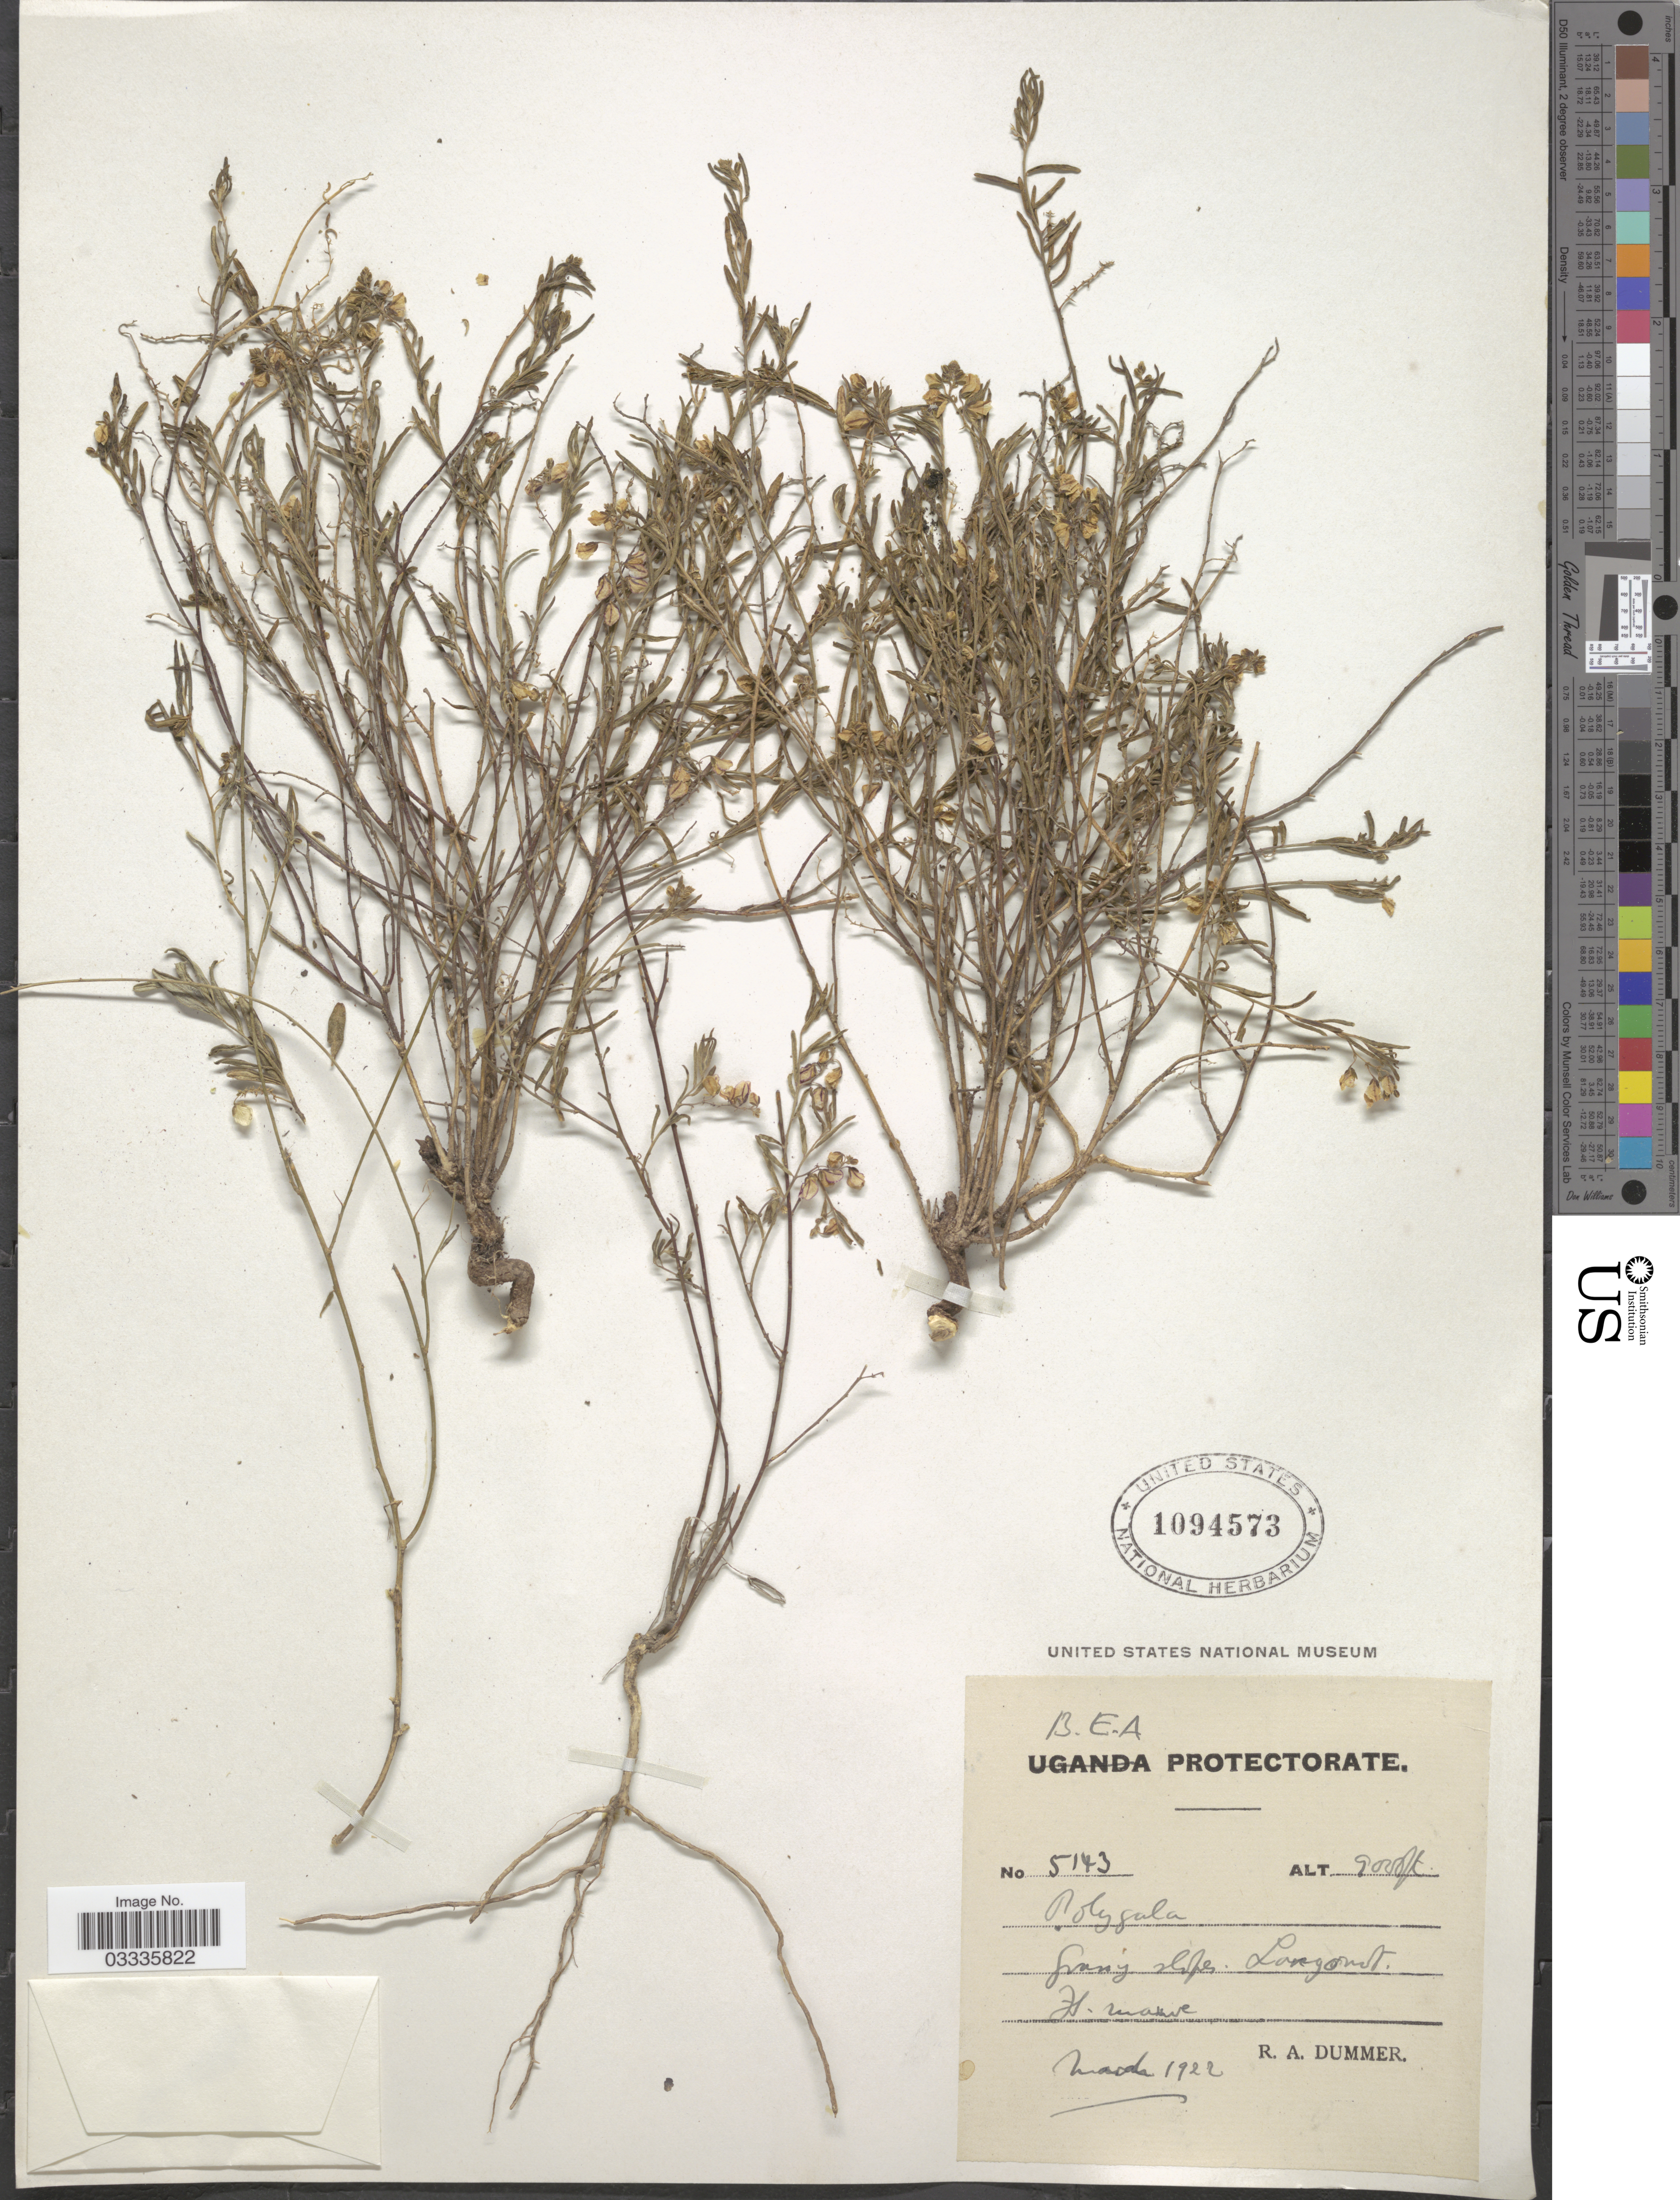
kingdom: Plantae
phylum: Tracheophyta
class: Magnoliopsida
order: Fabales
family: Polygalaceae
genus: Polygala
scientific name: Polygala sp.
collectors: R. Dümmer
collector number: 5143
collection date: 1922-03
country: Kenya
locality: B.E.A. Protectorate. Longonot.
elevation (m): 2743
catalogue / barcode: US 1094573